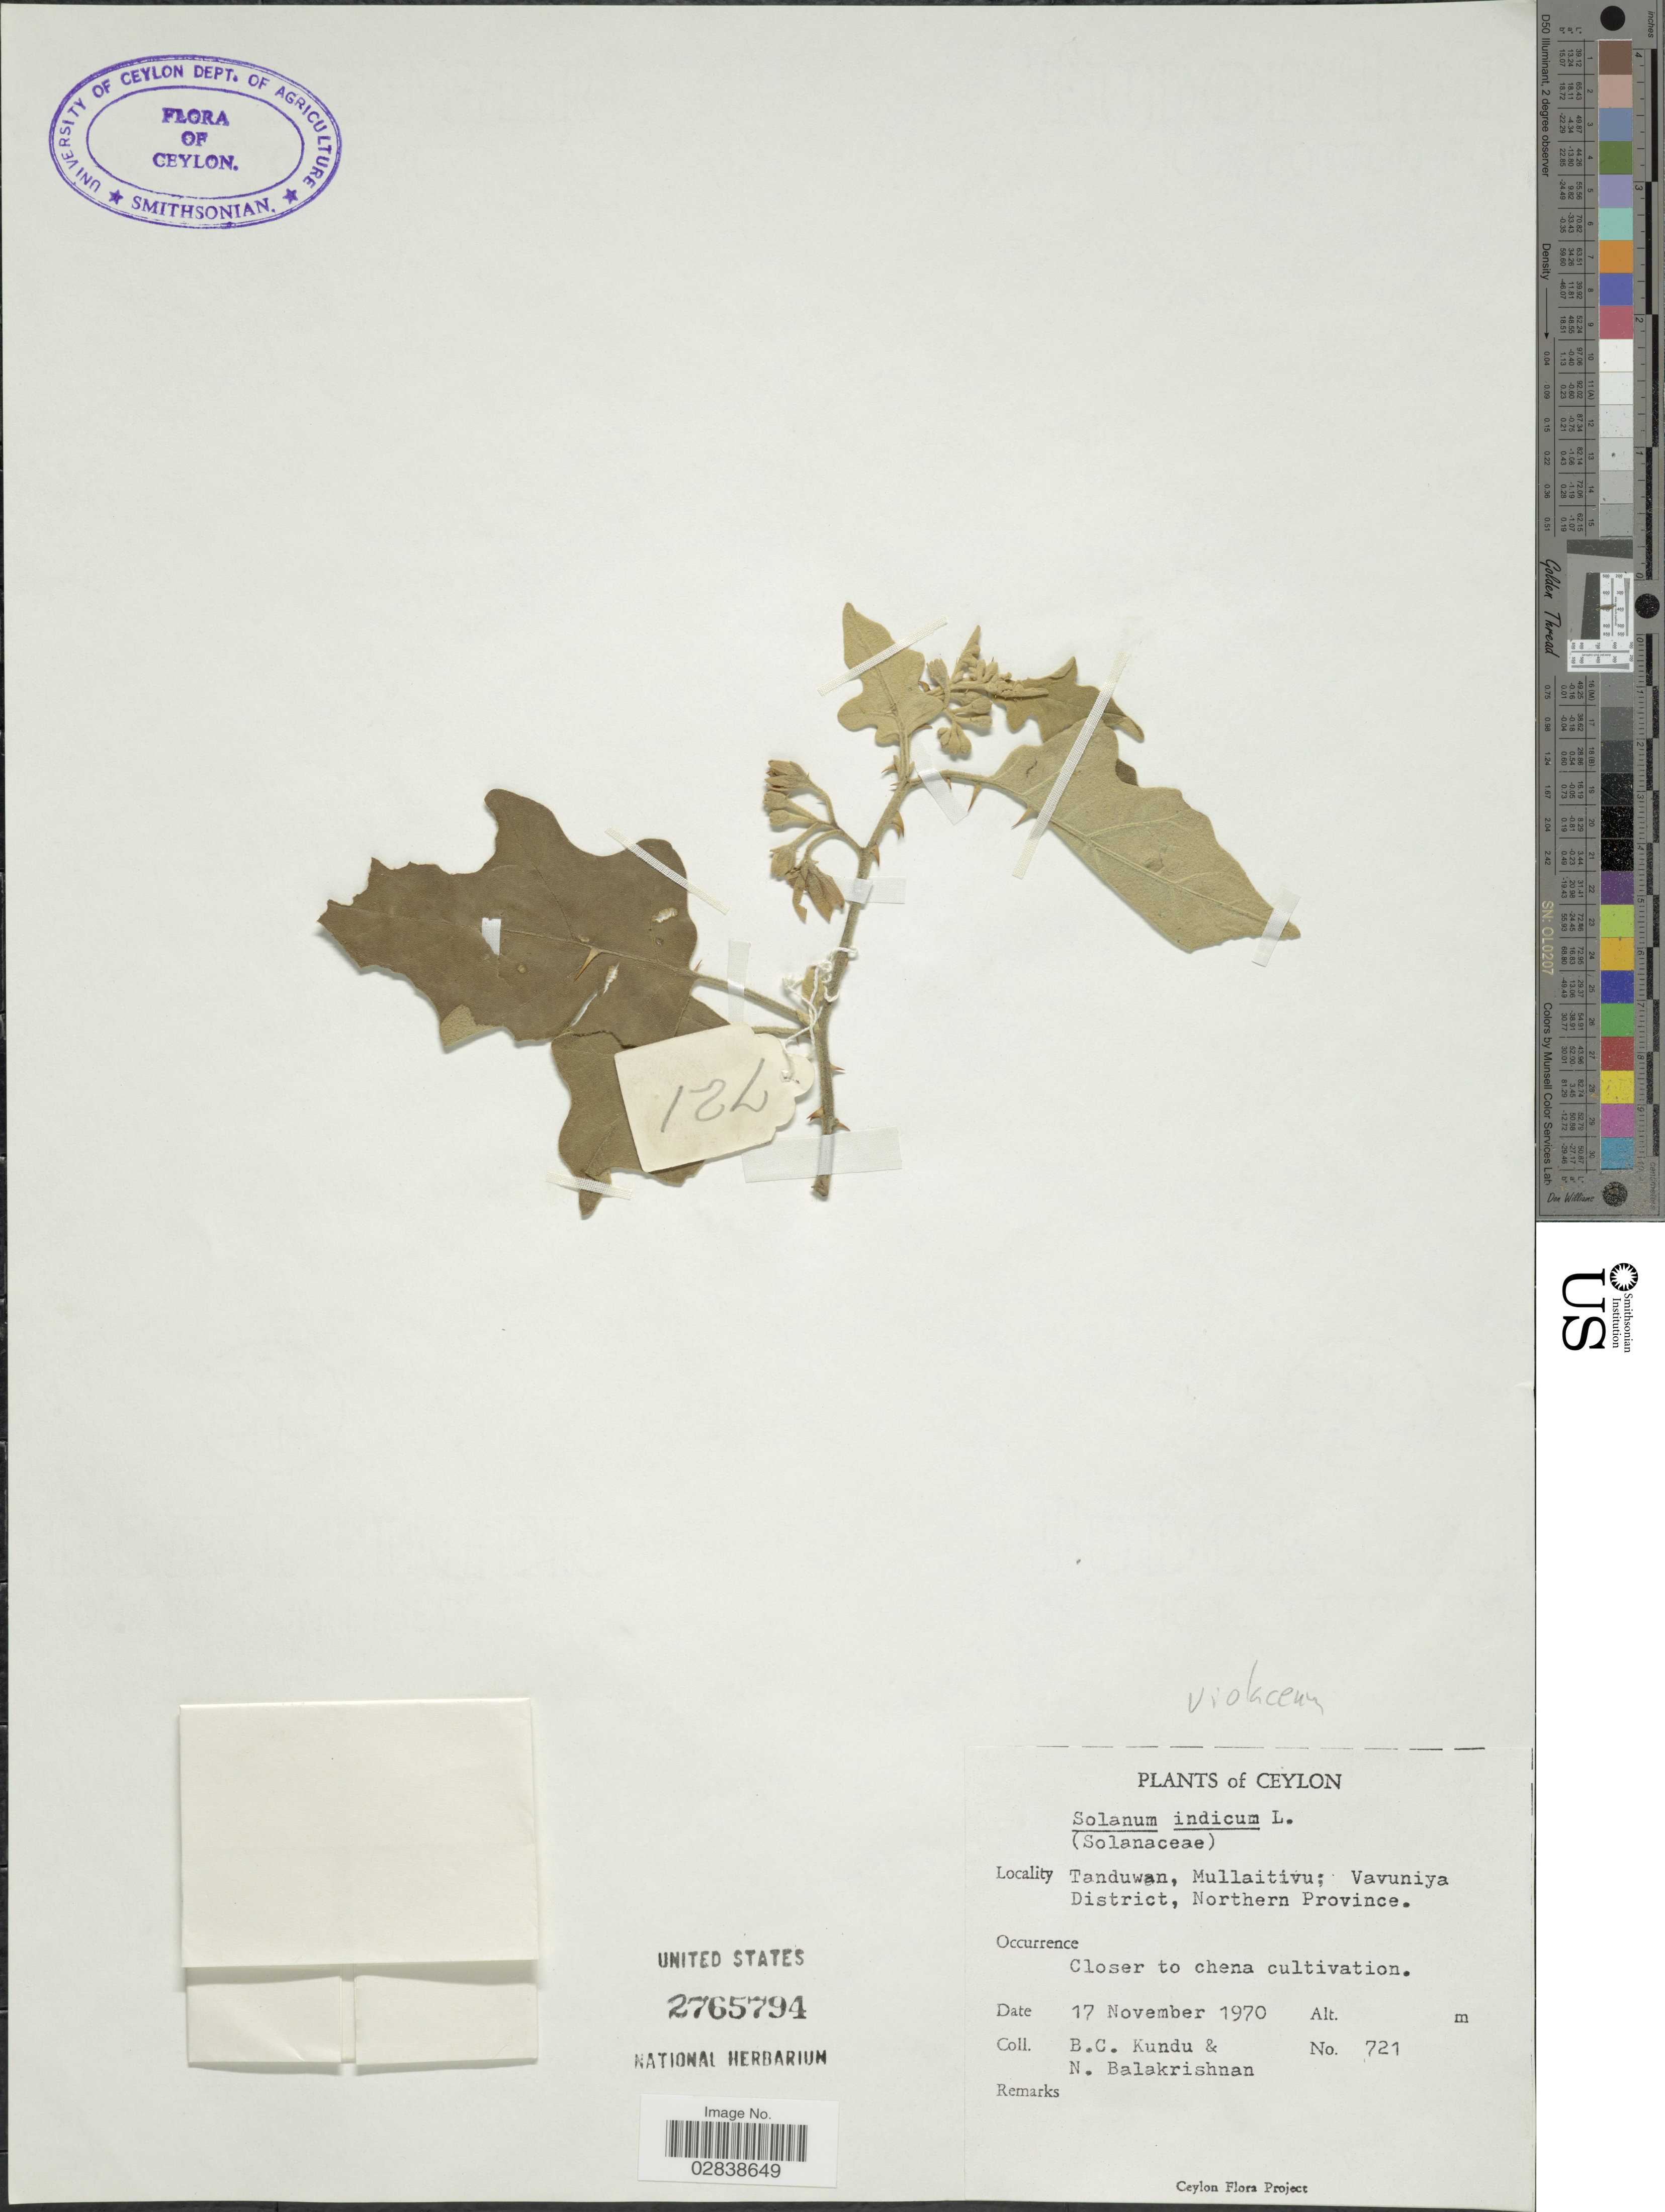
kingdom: Plantae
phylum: Tracheophyta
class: Magnoliopsida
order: Solanales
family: Solanaceae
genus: Solanum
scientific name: Solanum violaceum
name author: Ortega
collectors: B. C. Kundu & N. Balakrishnan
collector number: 721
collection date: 1970-11-17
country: Sri Lanka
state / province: Northern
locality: Ceylon. Tanduwan, Mullaitivu; Vavuniya District, Northern Province.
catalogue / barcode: US 2765794